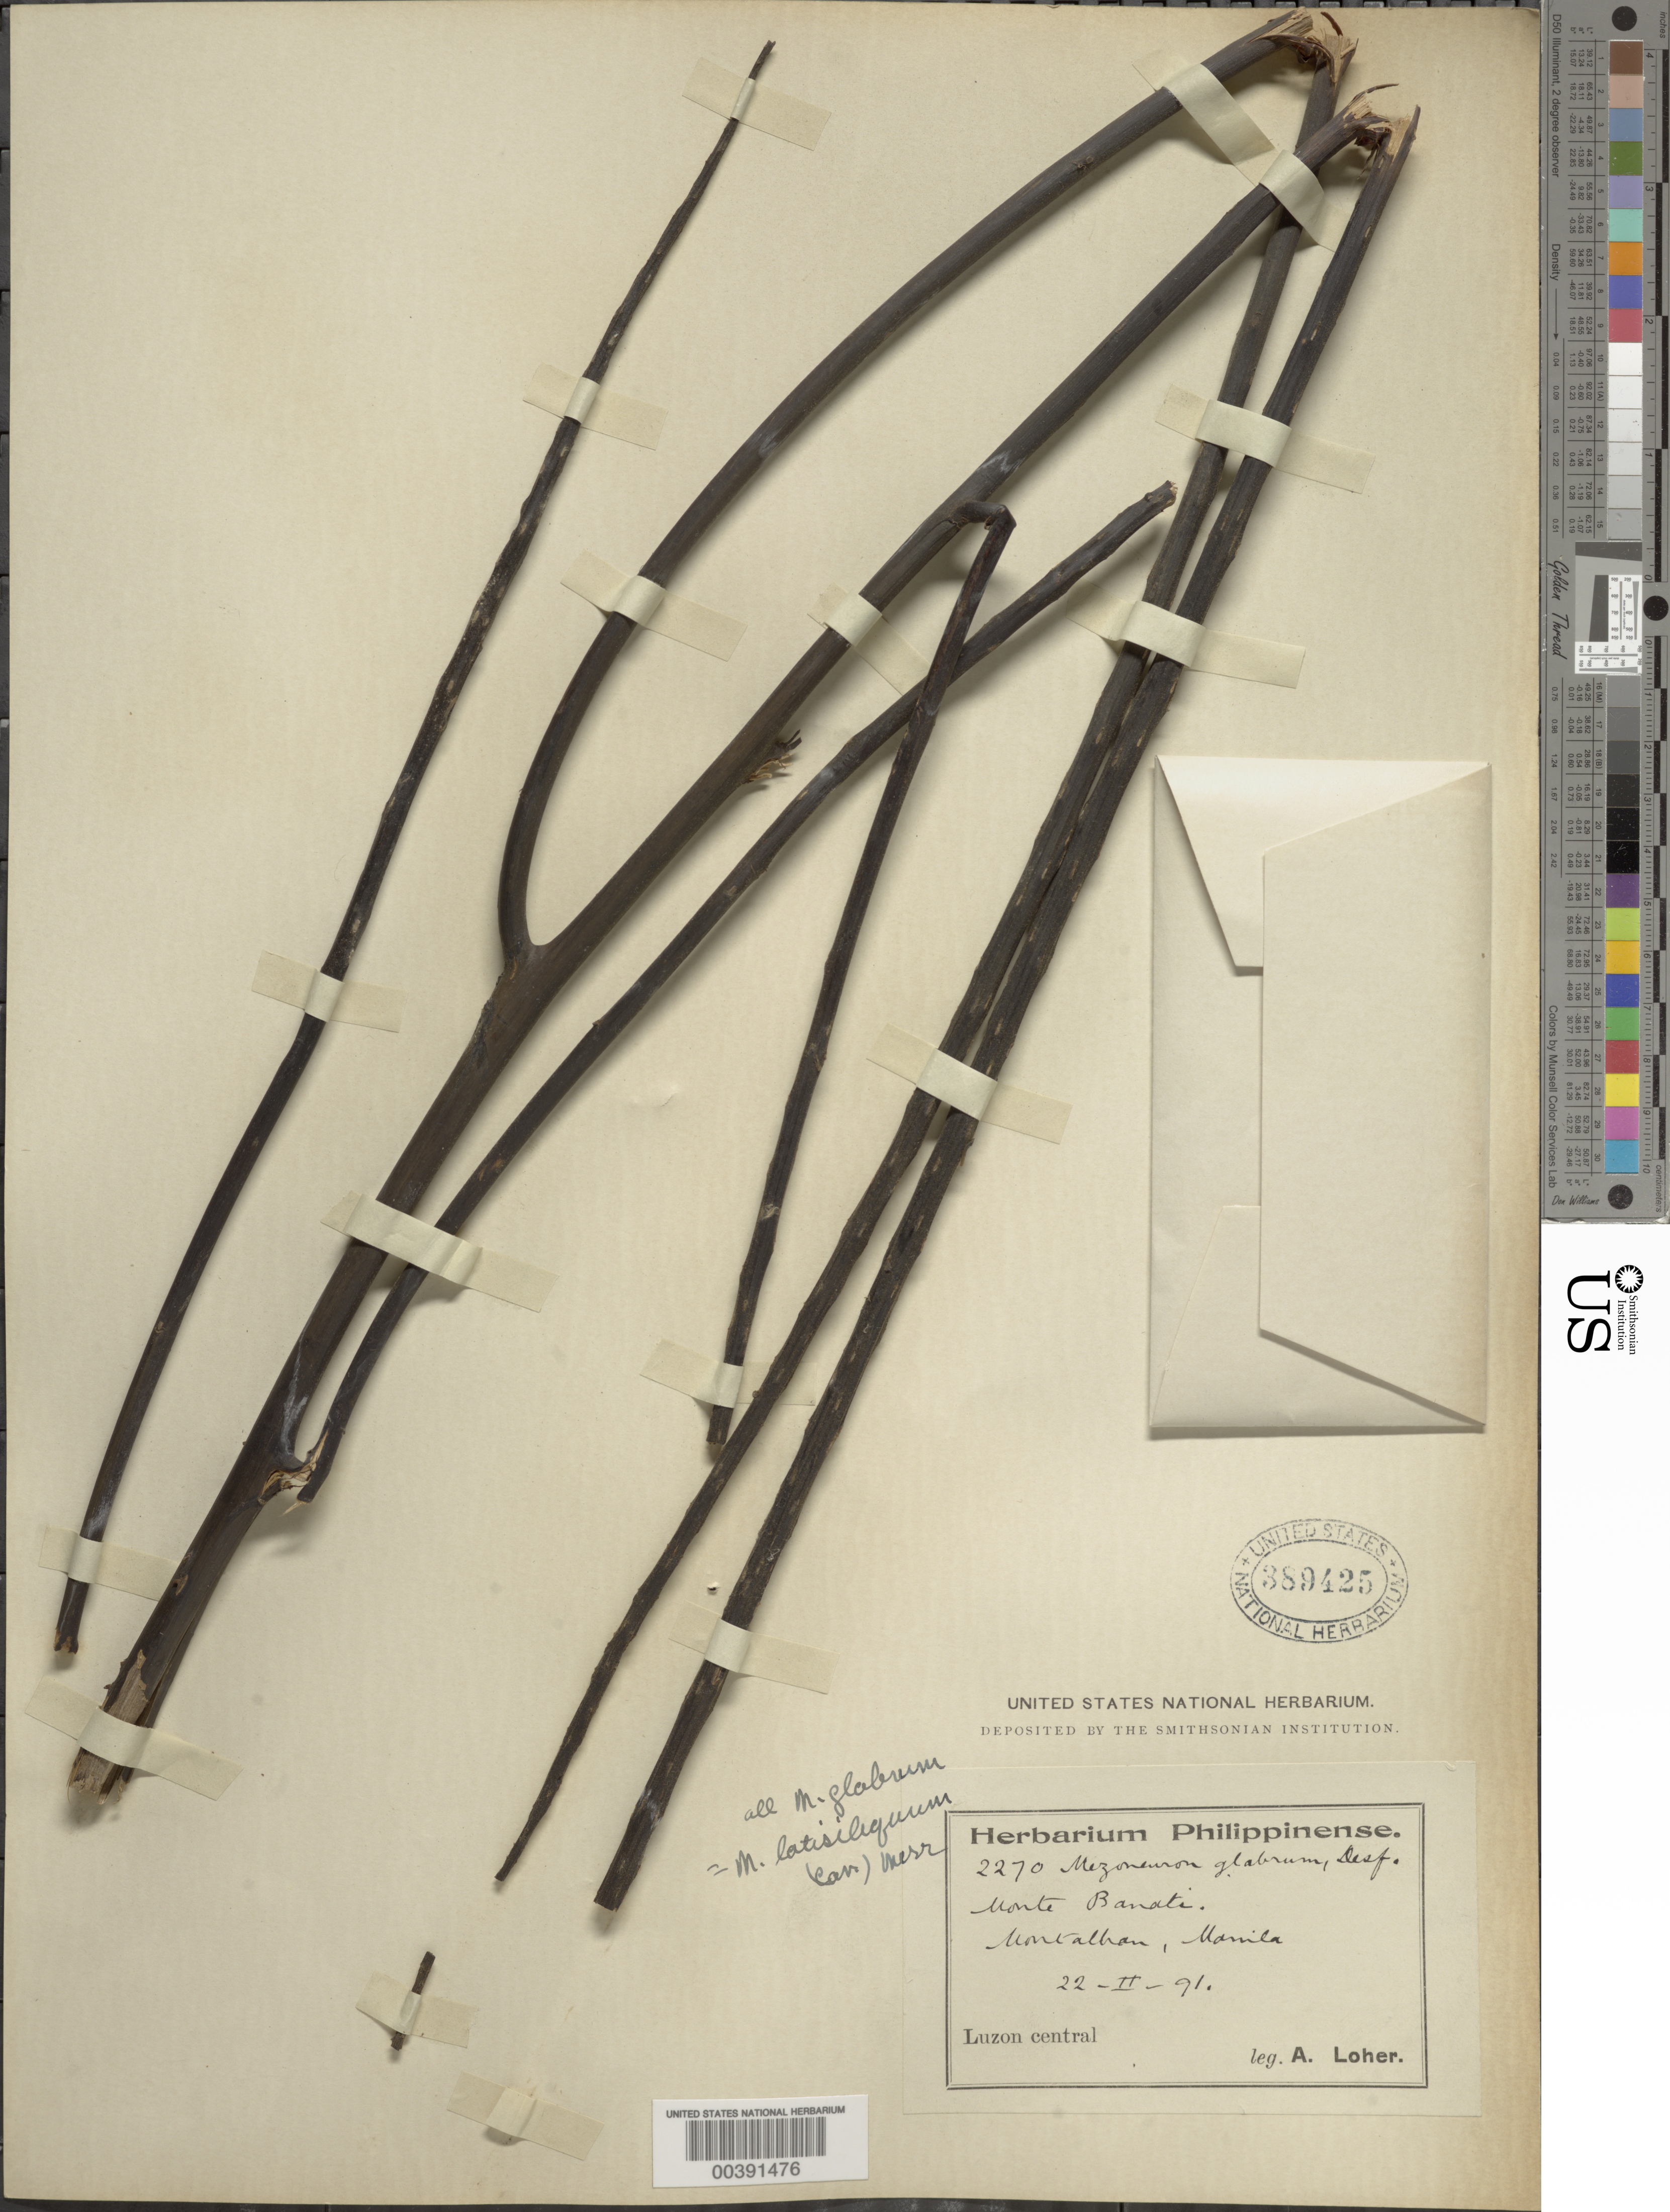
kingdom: Plantae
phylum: Tracheophyta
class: Magnoliopsida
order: Fabales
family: Fabaceae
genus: Mezoneuron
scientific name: Mezoneuron latisiliquum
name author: (Cav.) Merr.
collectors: A. Loher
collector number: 2270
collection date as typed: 22 Feb 1891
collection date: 1891-02-22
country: Philippines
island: Luzon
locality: Manila, montalban, monte banati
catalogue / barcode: US 389425